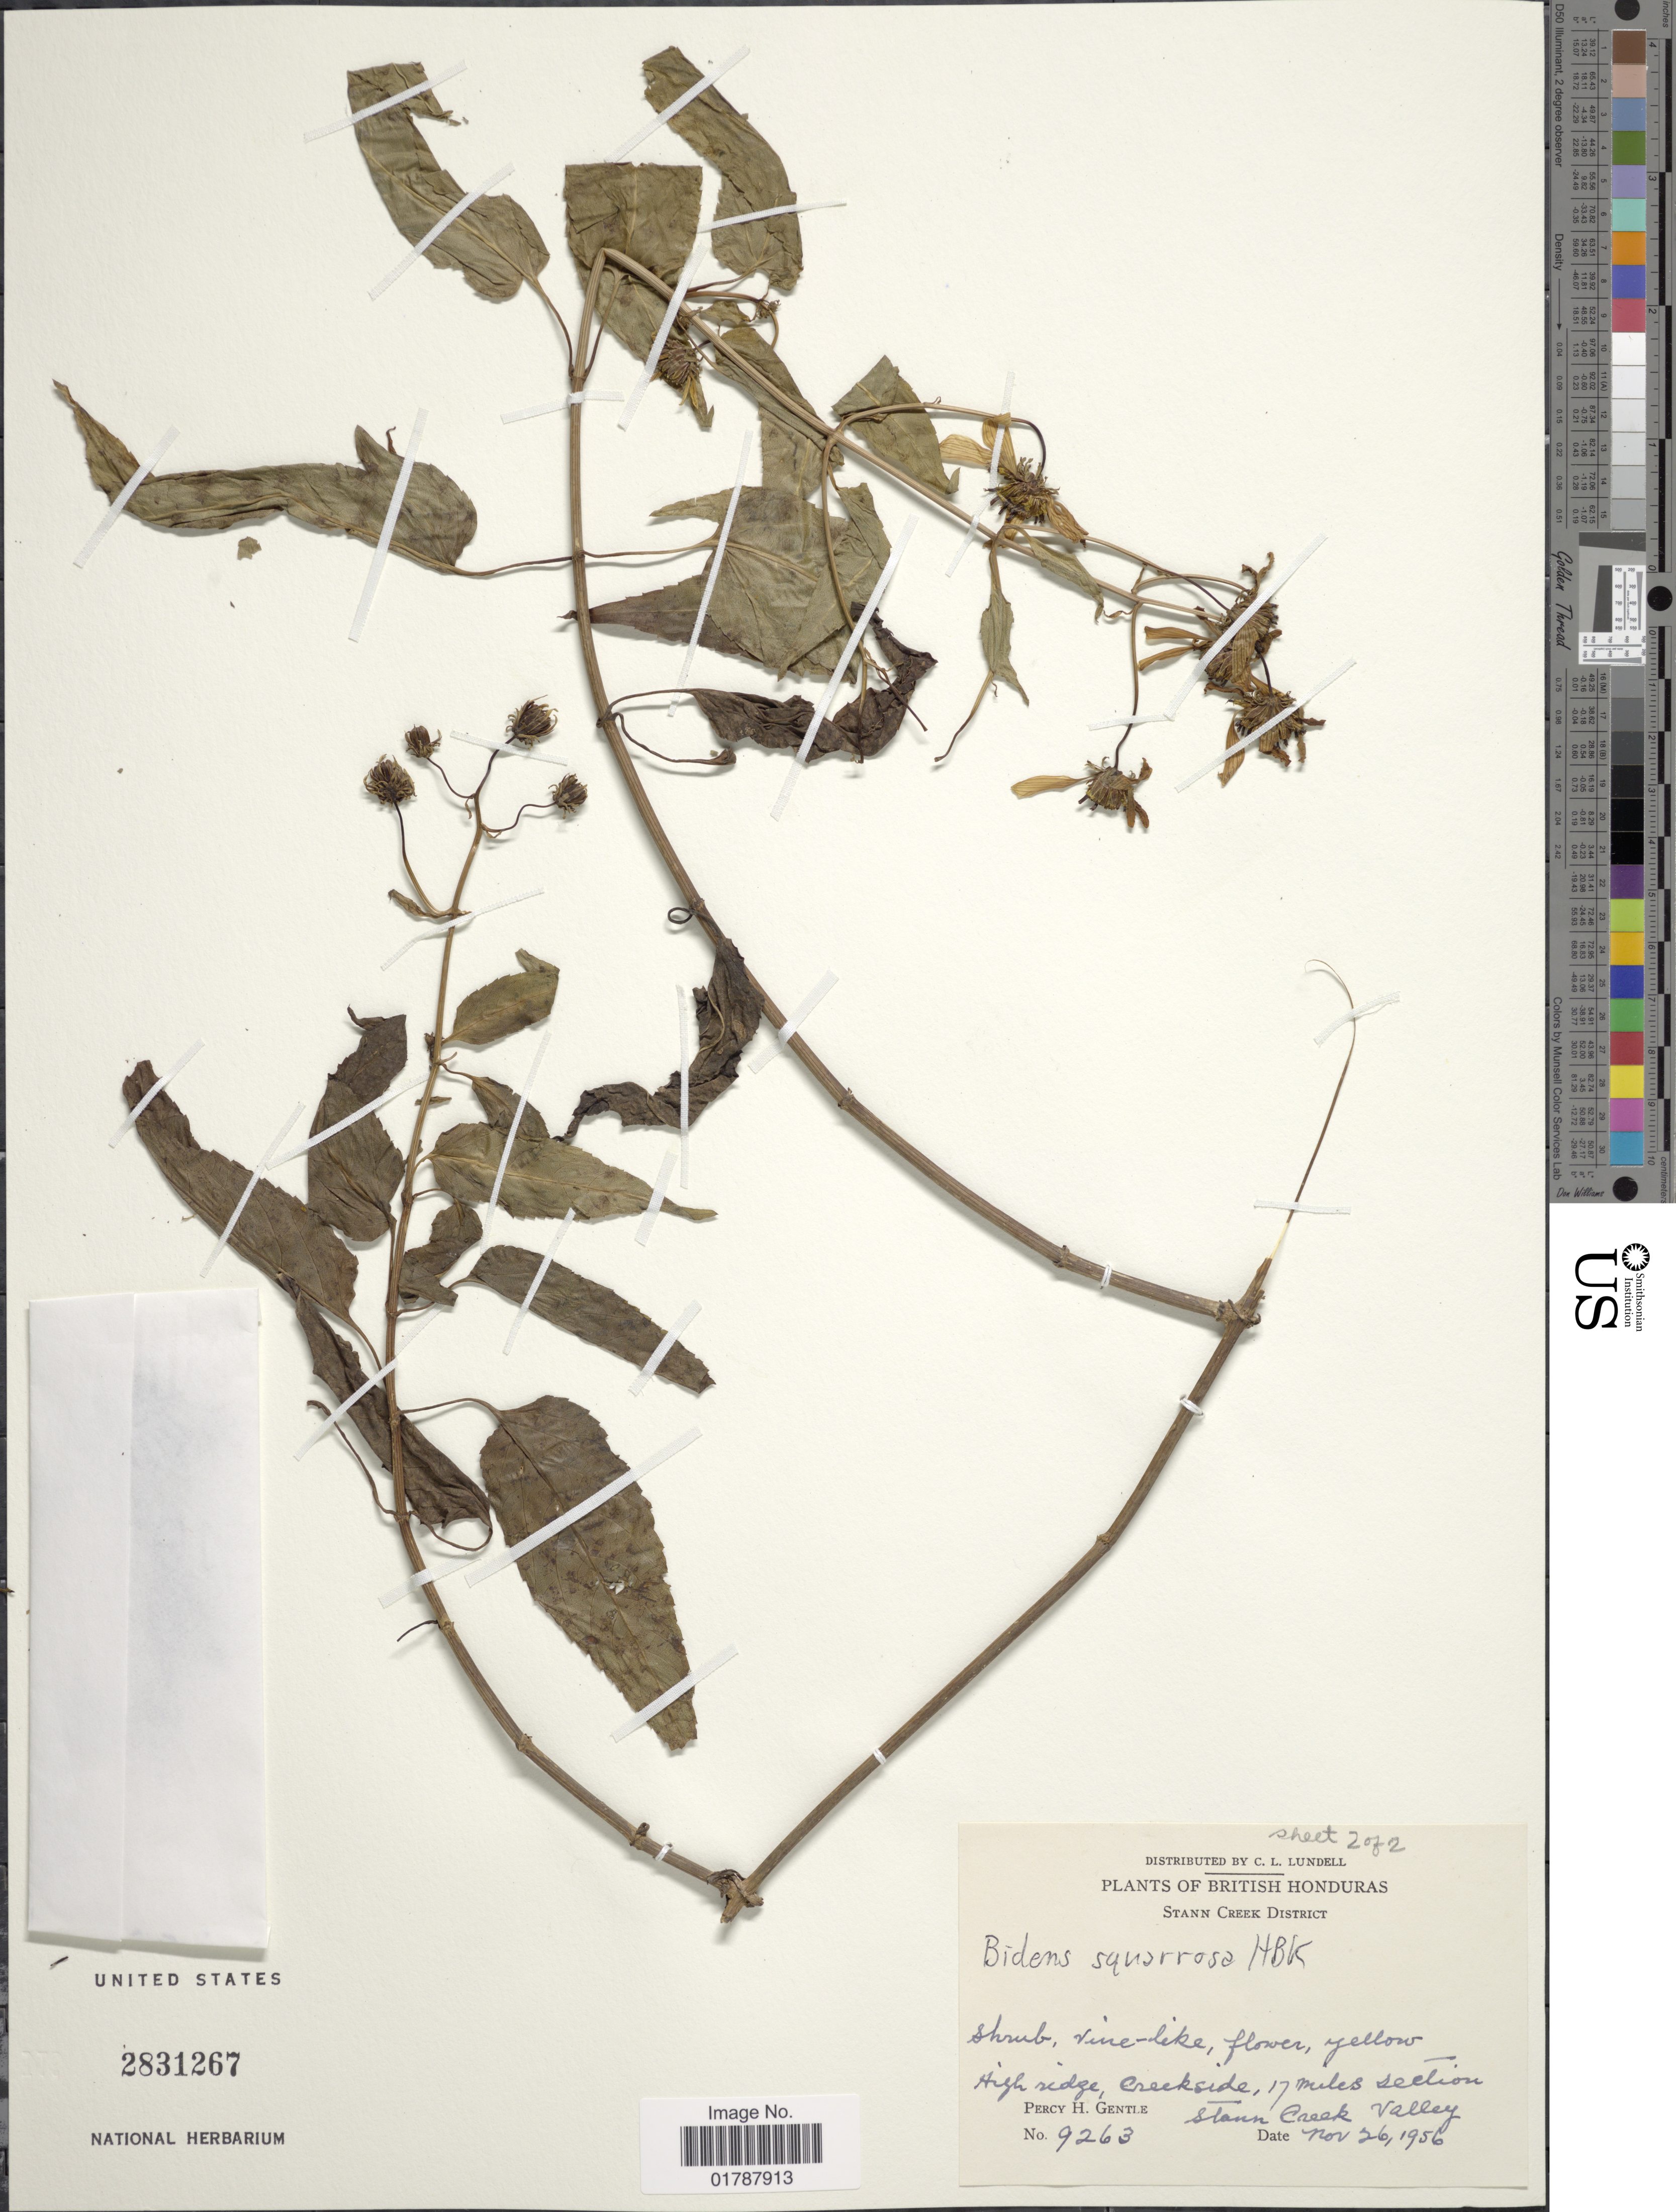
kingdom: Plantae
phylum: Tracheophyta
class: Magnoliopsida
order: Asterales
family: Asteraceae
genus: Bidens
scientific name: Bidens squarrosa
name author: Kunth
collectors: P. H. Gentle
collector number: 9263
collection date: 1956-11-26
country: Belize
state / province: Stann Creek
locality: British Honduras, Stann Creek District, High ridge, Creekside, 17 miles section, Stann Creek Valley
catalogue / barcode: US 2831267